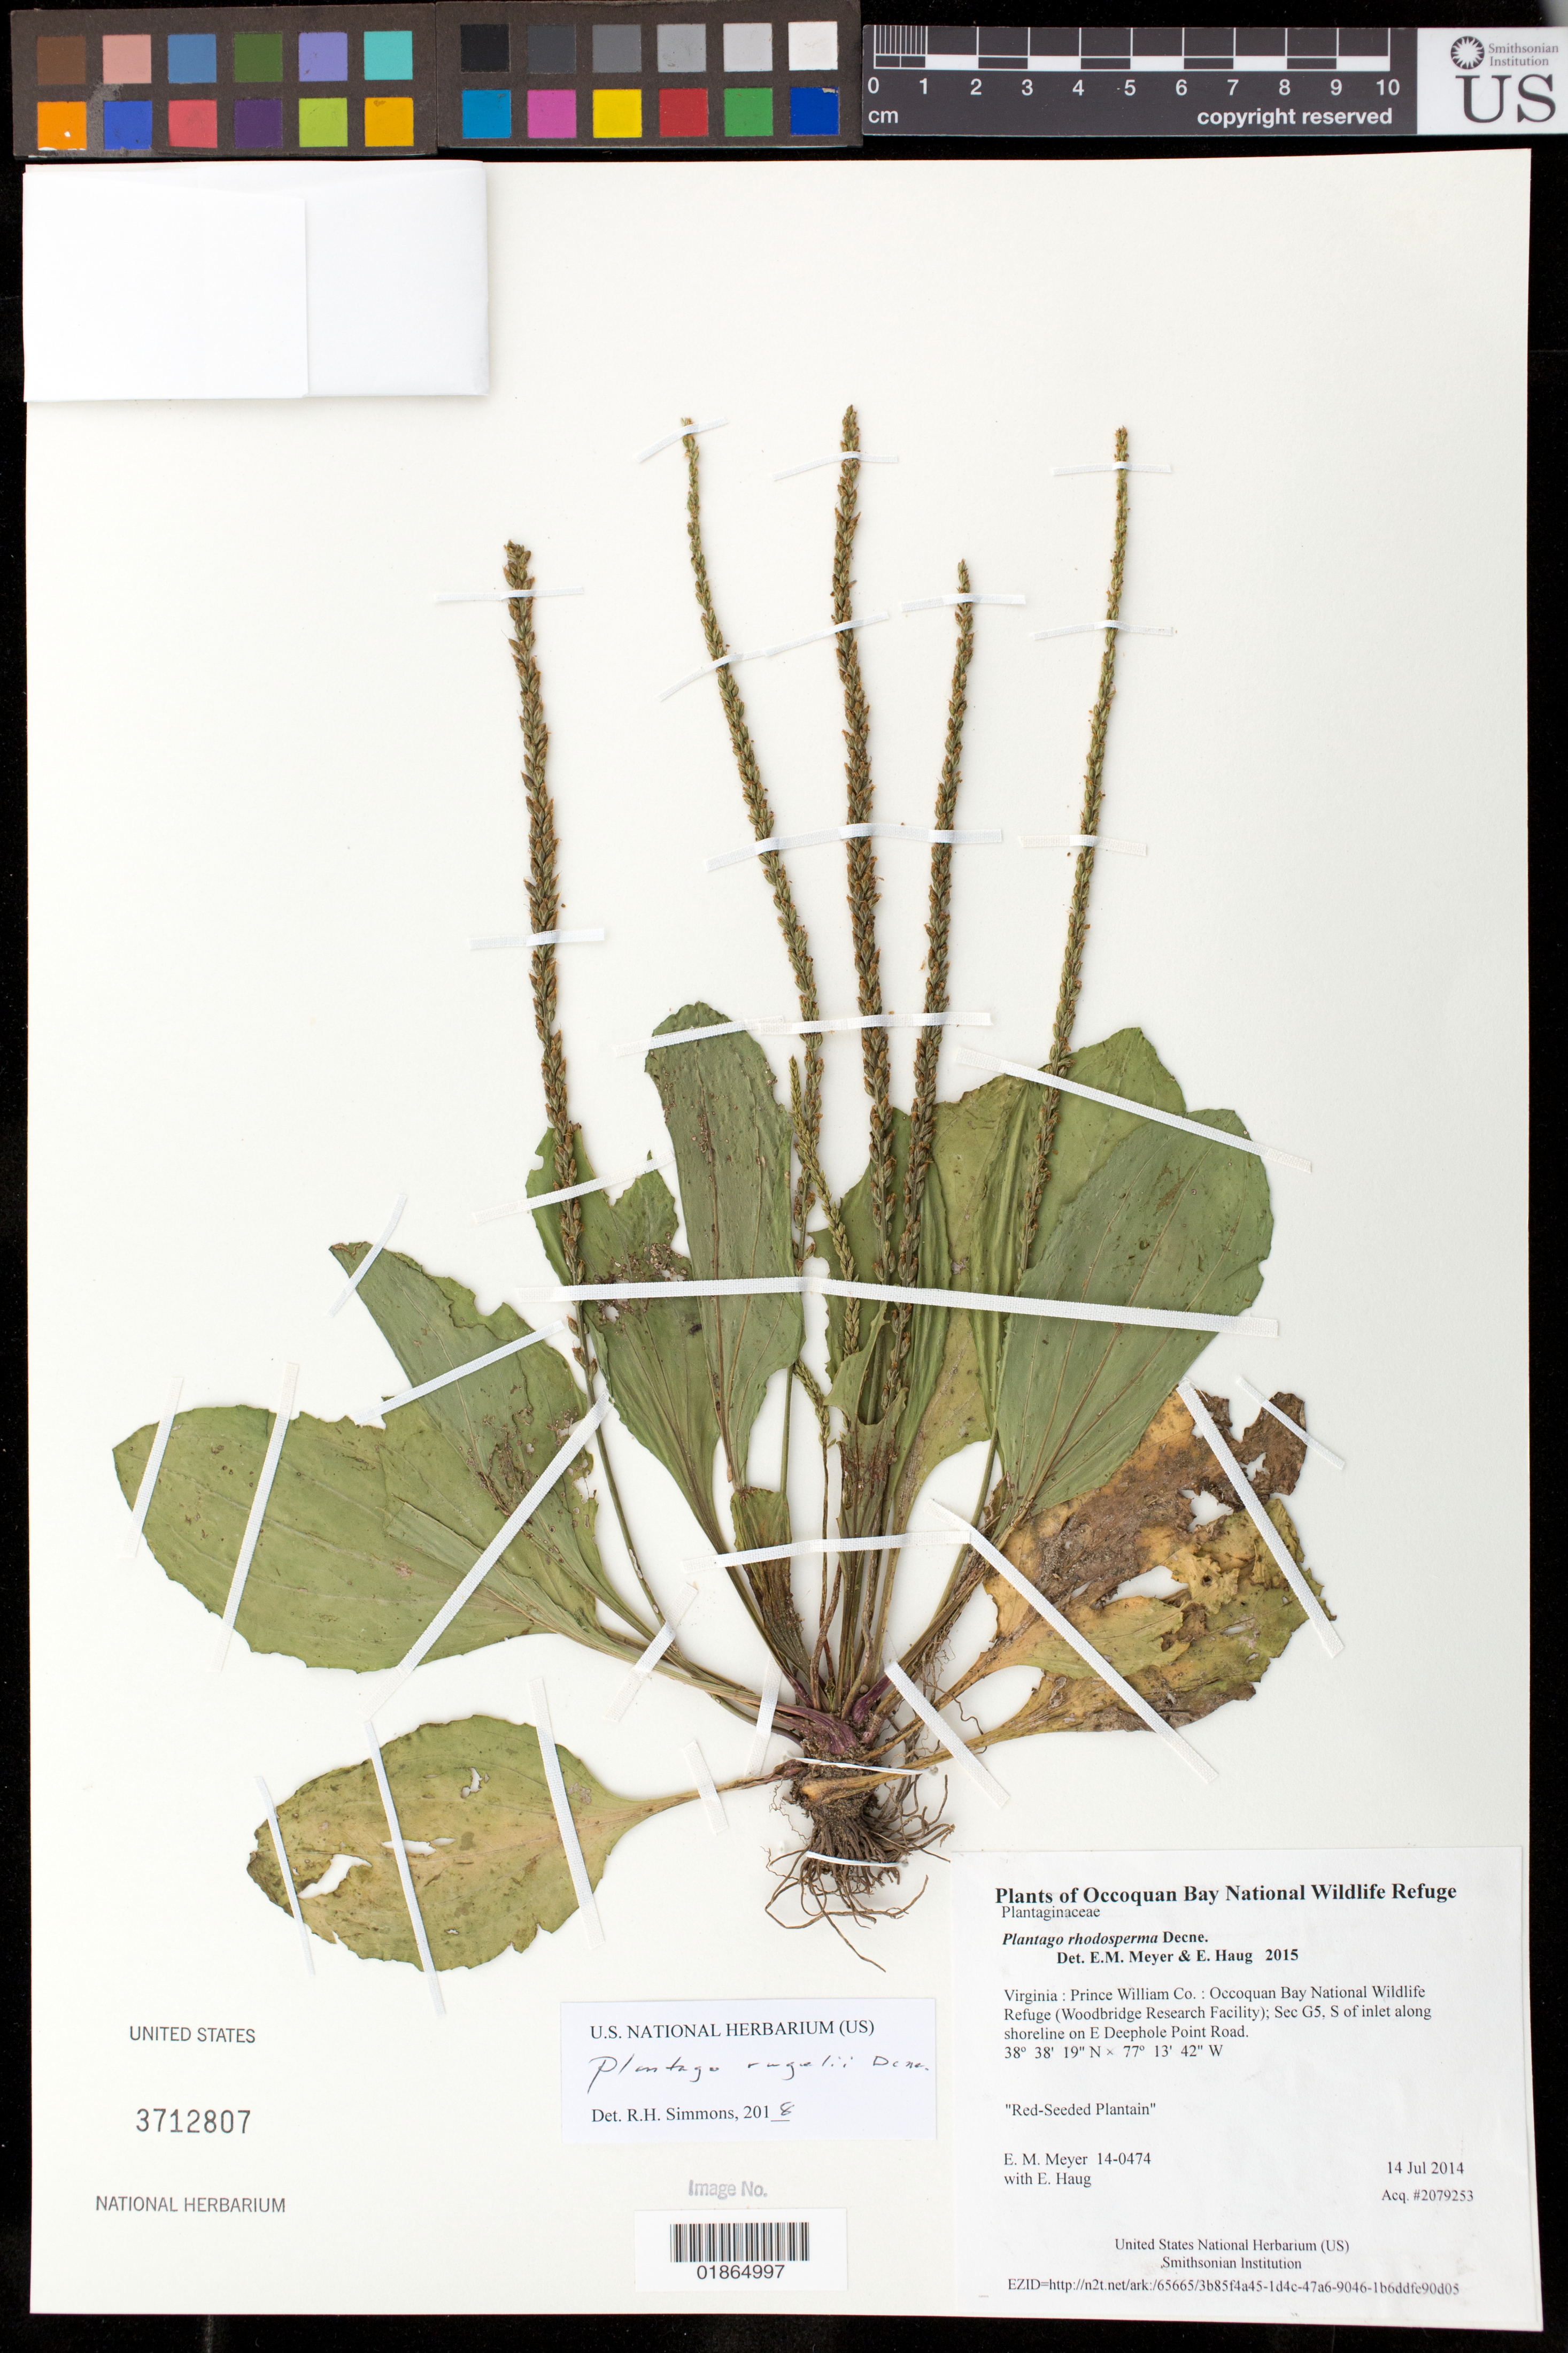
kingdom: Plantae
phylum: Tracheophyta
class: Magnoliopsida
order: Lamiales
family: Plantaginaceae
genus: Plantago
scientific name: Plantago rugelii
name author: Decne.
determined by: Simmons, R. H., (UNITED STATES)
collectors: E. M. Meyer & E. Haug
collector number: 14-0474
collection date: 2014-07-14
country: United States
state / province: Virginia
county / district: Prince William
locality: Occoquan Bay National Wildlife Refuge (Woodbridge Research Facility); Sec G5, S of inlet along shoreline on E Deephole Point Road.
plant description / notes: Red-Seeded Plantain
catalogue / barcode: US 3712807